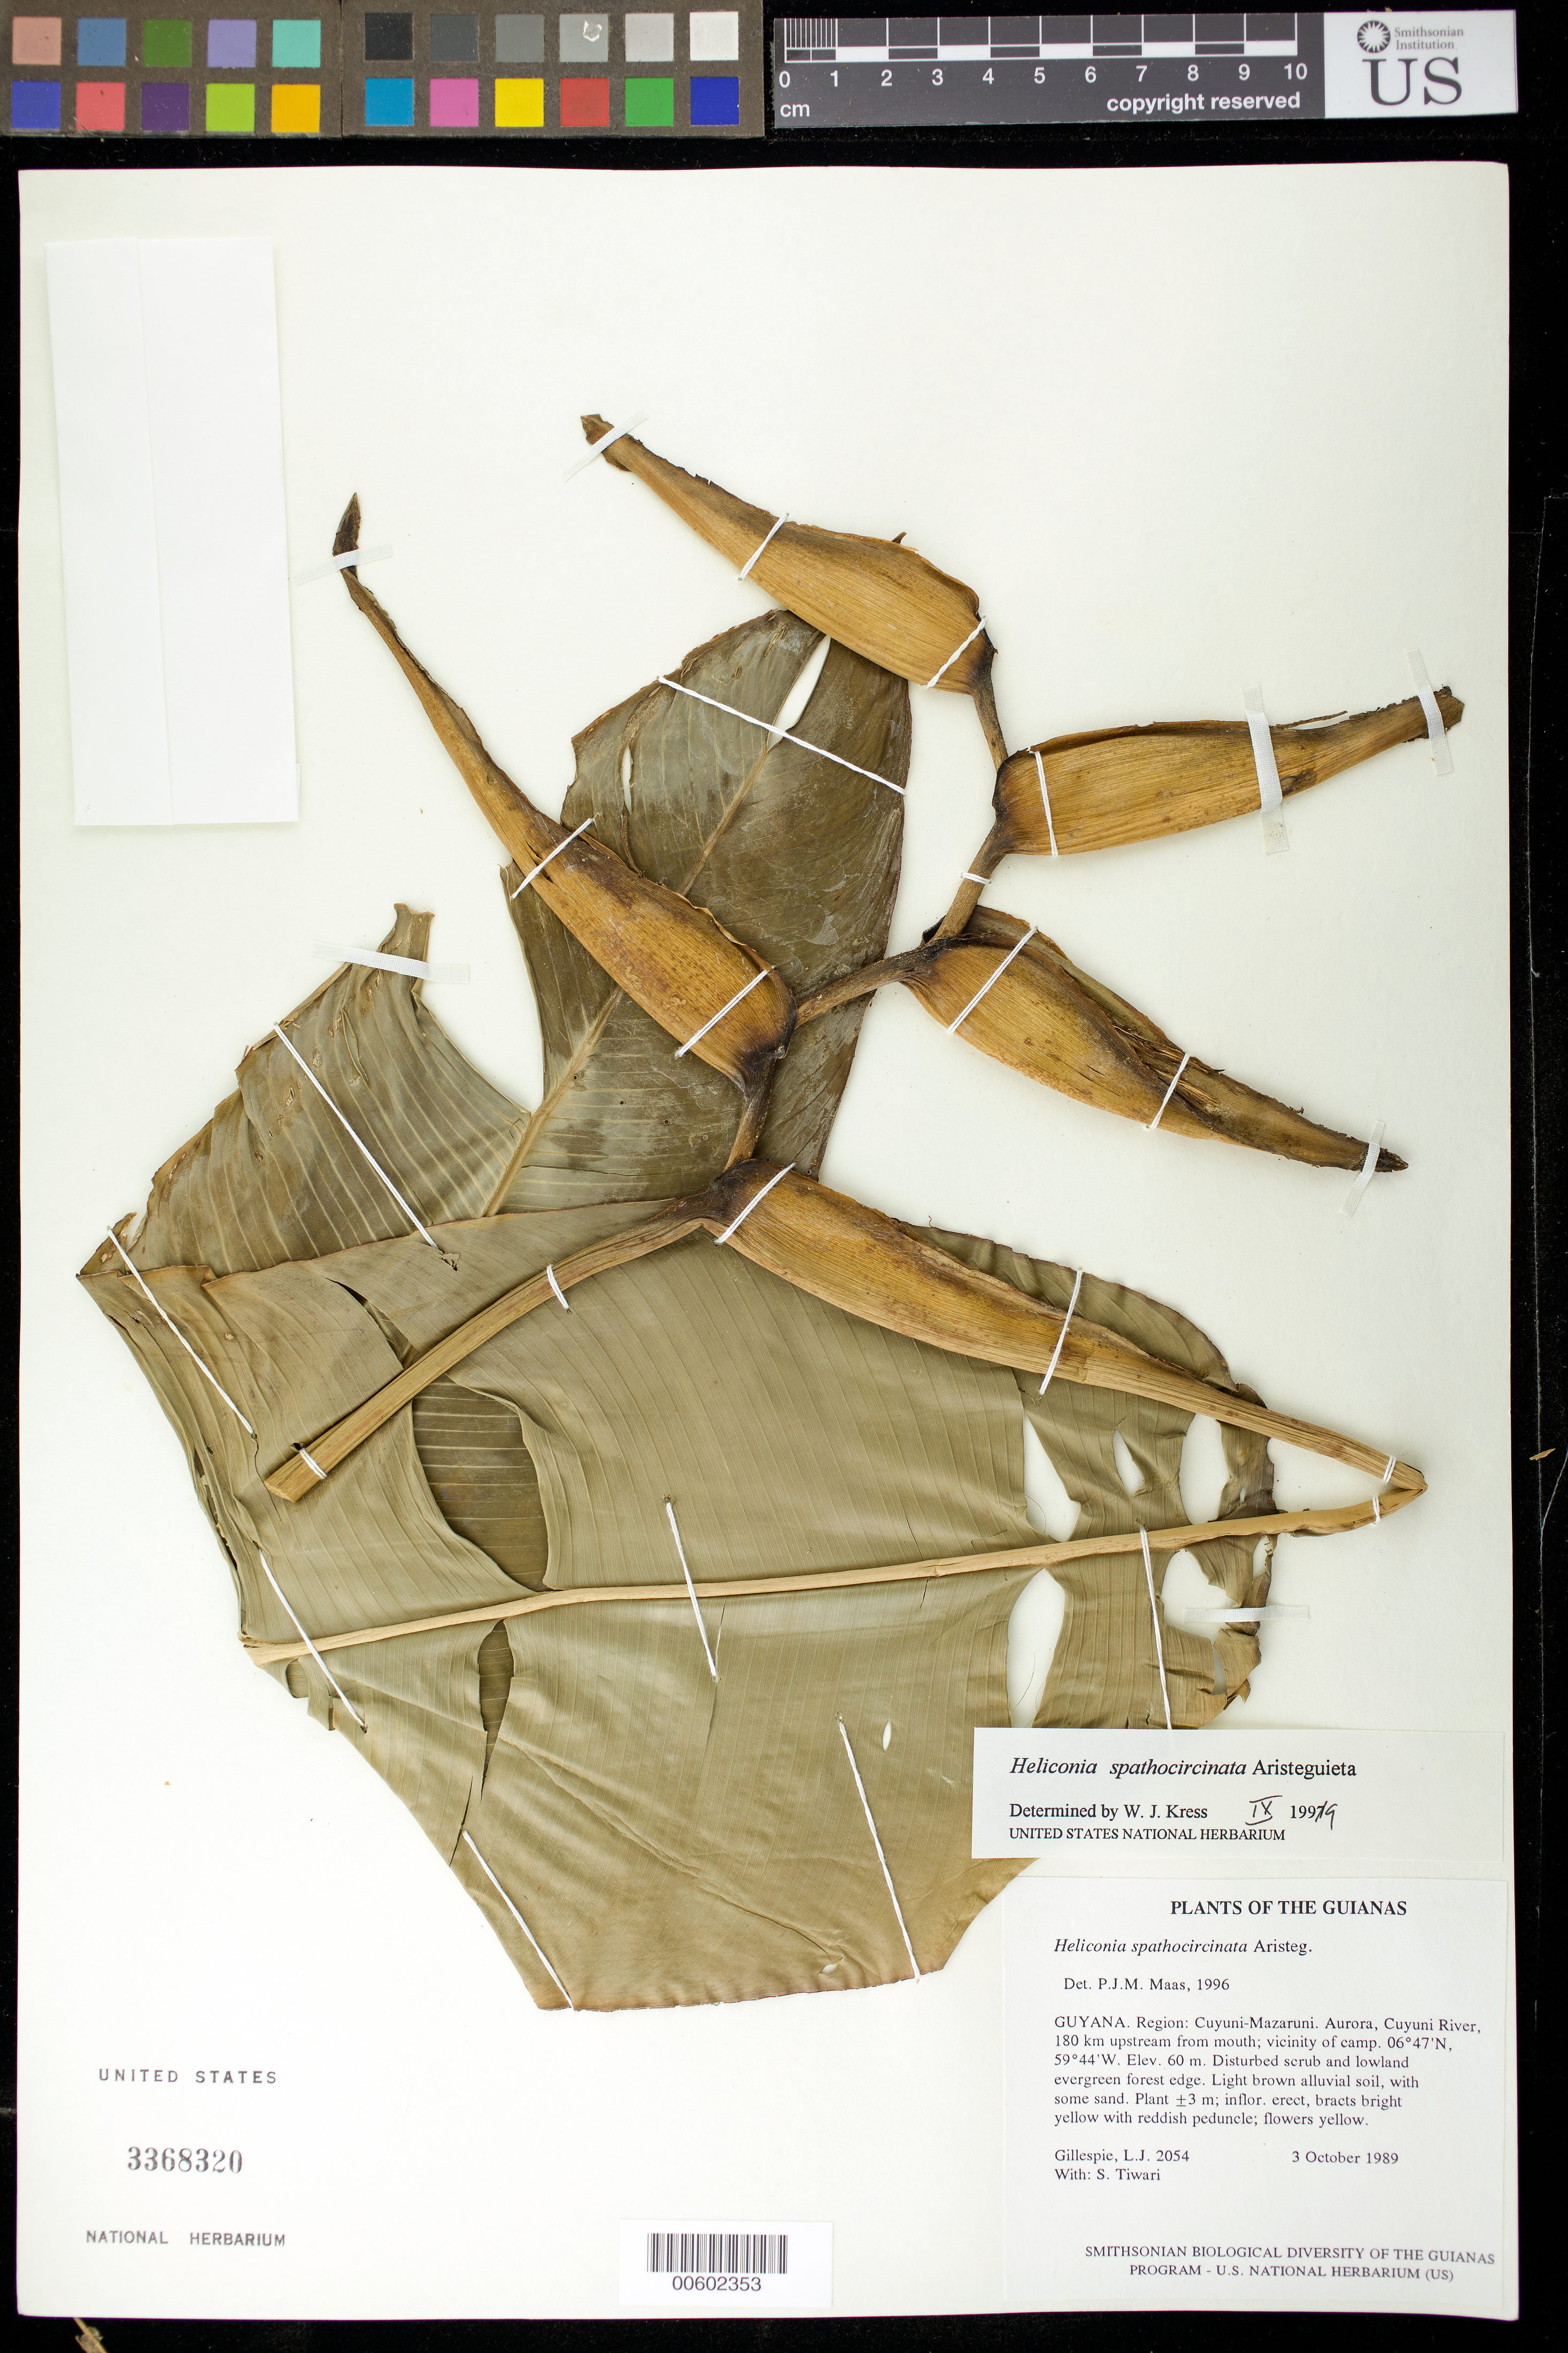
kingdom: Plantae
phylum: Tracheophyta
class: Liliopsida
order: Zingiberales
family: Heliconiaceae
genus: Heliconia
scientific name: Heliconia spathocircinata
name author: Aristeg.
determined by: Maas, Paul J. M.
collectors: L. J. Gillespie & S. Tiwari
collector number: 2054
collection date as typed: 3 October 1989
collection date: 1989-10-03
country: Guyana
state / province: Cuyuni-Mazaruni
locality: Aurora, Cuyuni River, 180 km upstream from mouth; vicinity of camp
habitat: Disturbed scrub and lowland evergreen forest edge. Light brown alluvial soil, with some sand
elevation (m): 60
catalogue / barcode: US 3368320